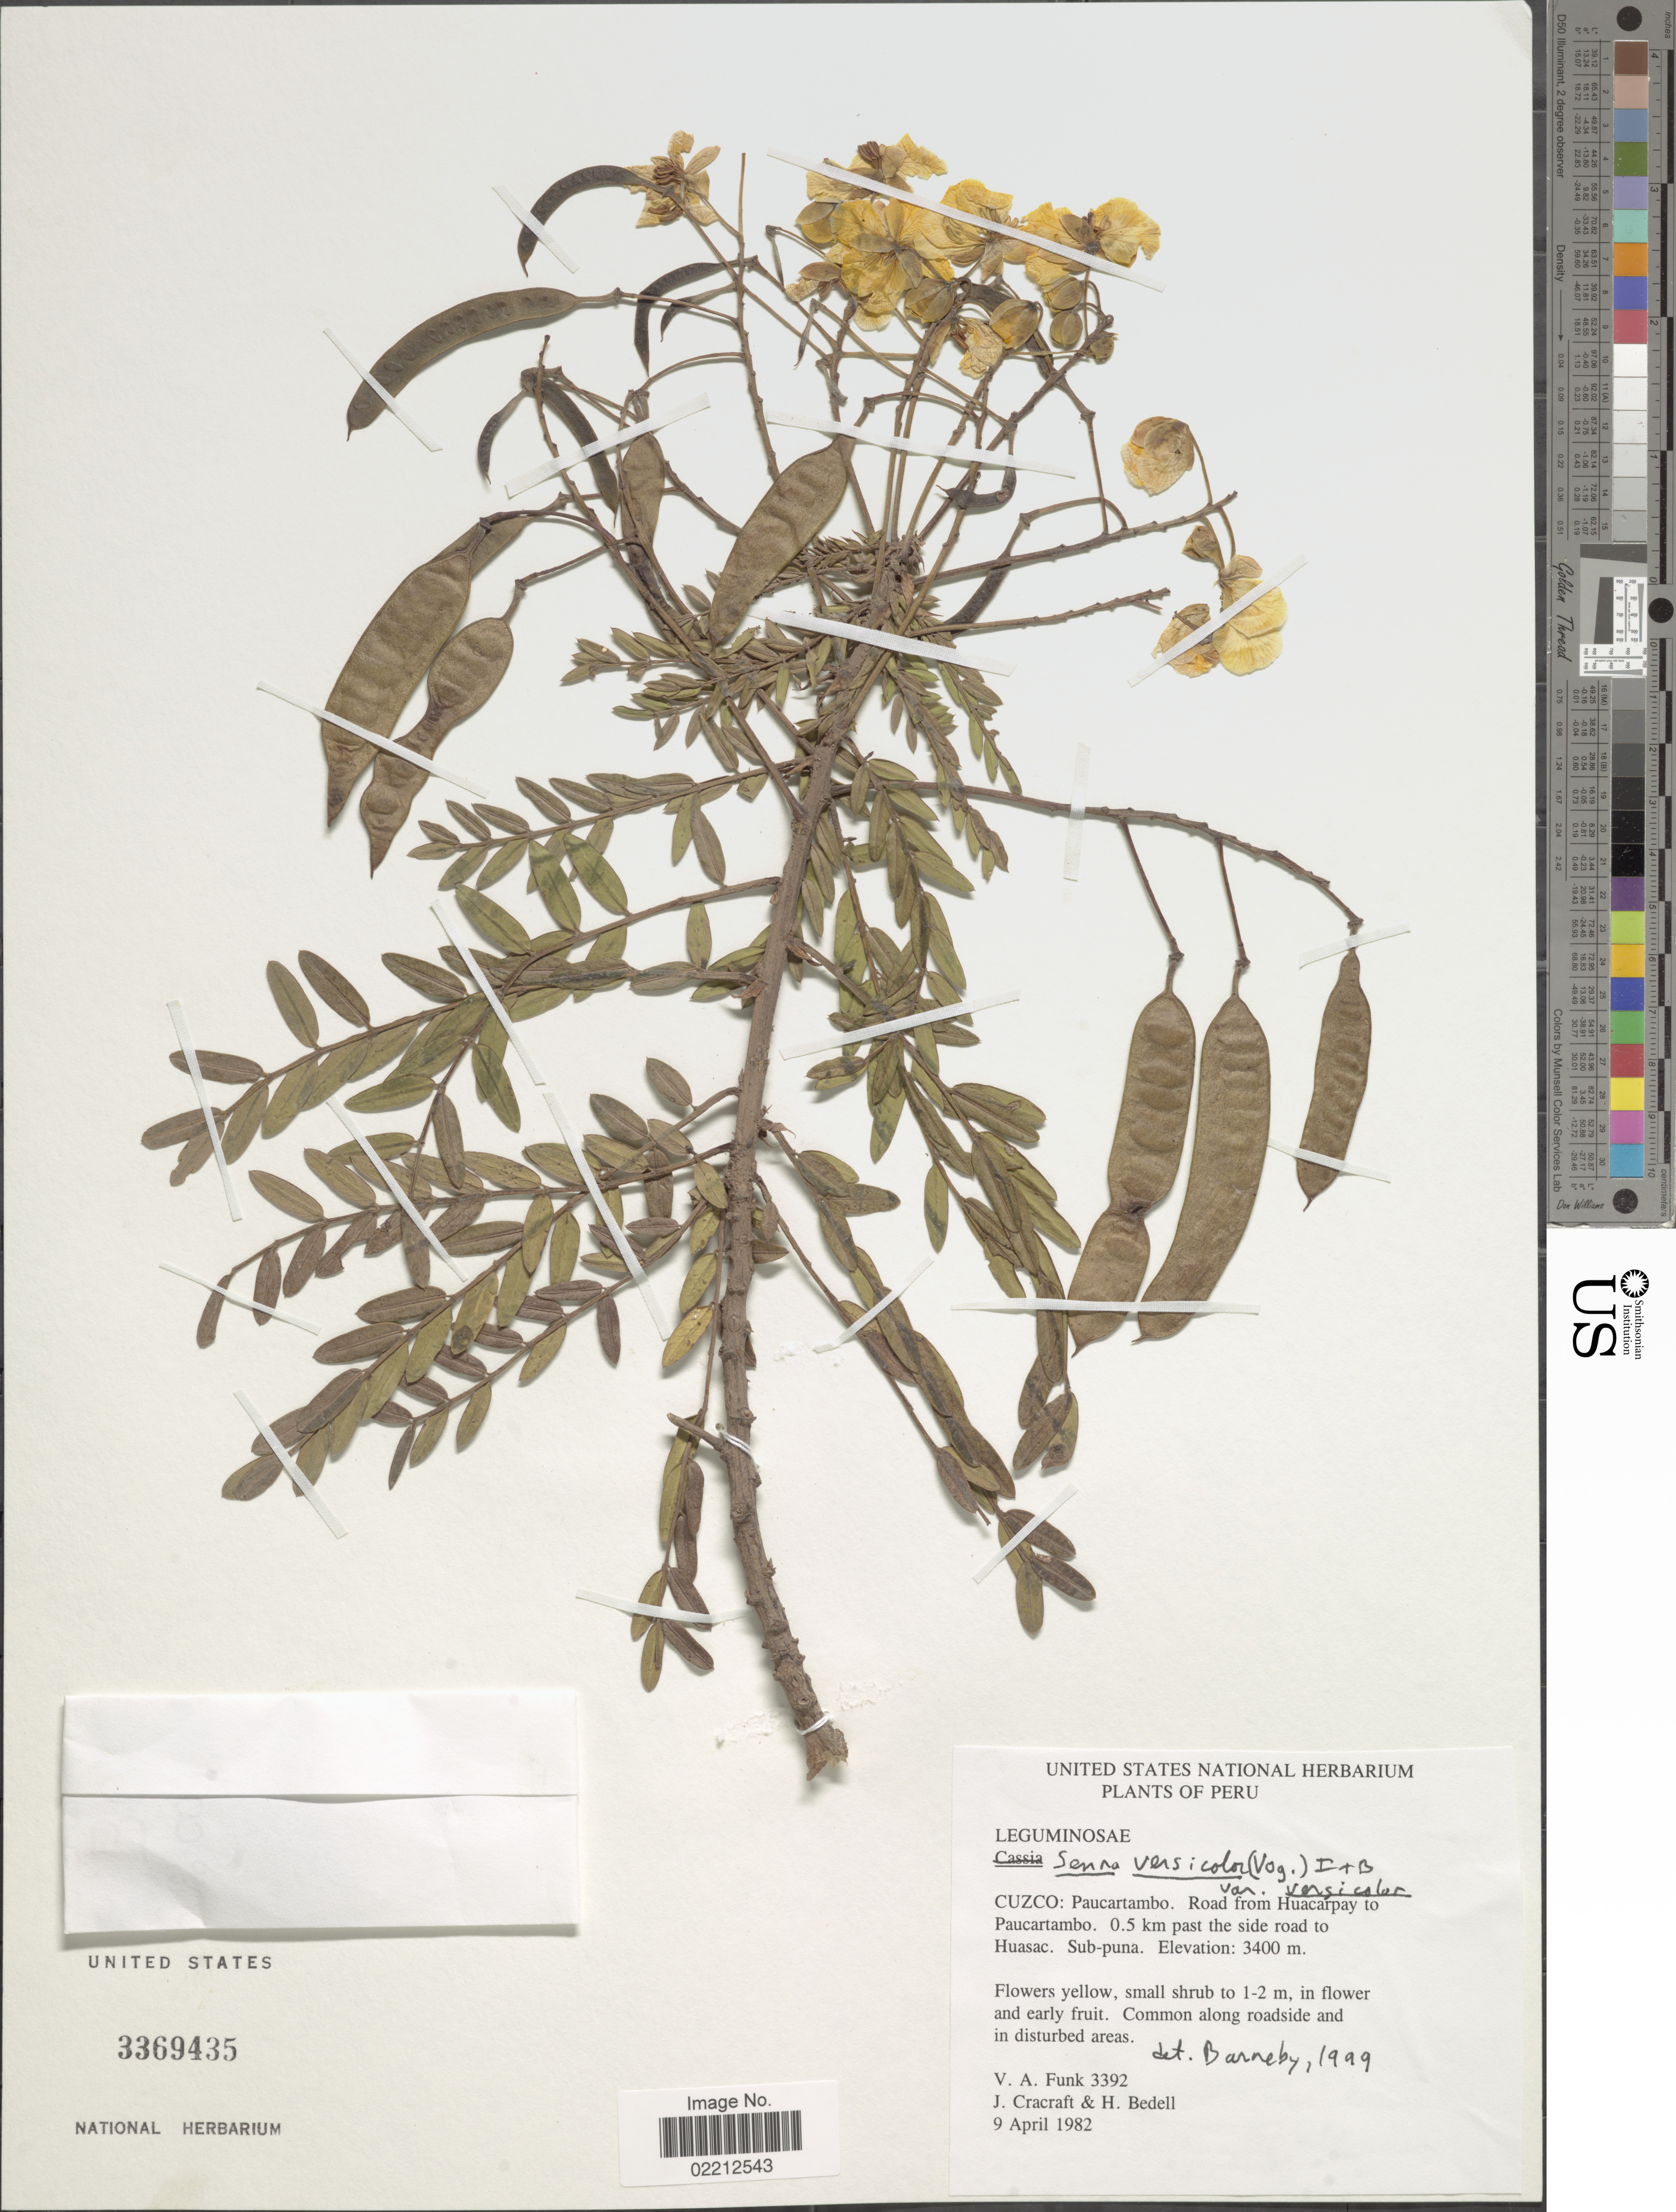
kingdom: Plantae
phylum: Tracheophyta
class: Magnoliopsida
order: Fabales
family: Fabaceae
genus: Senna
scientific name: Senna versicolor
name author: (Meyen ex Vogel) H.S. Irwin & Barneby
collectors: V. Funk, J. L. Cracraft & H. Bedell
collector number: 3392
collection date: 1982-04-09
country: Peru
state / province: Cusco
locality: Cuzco: Paucartambo. Road from Huacarpay to Paucartambo. 0.5 km past the side road to Huasac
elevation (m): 3400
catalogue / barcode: US 3369435